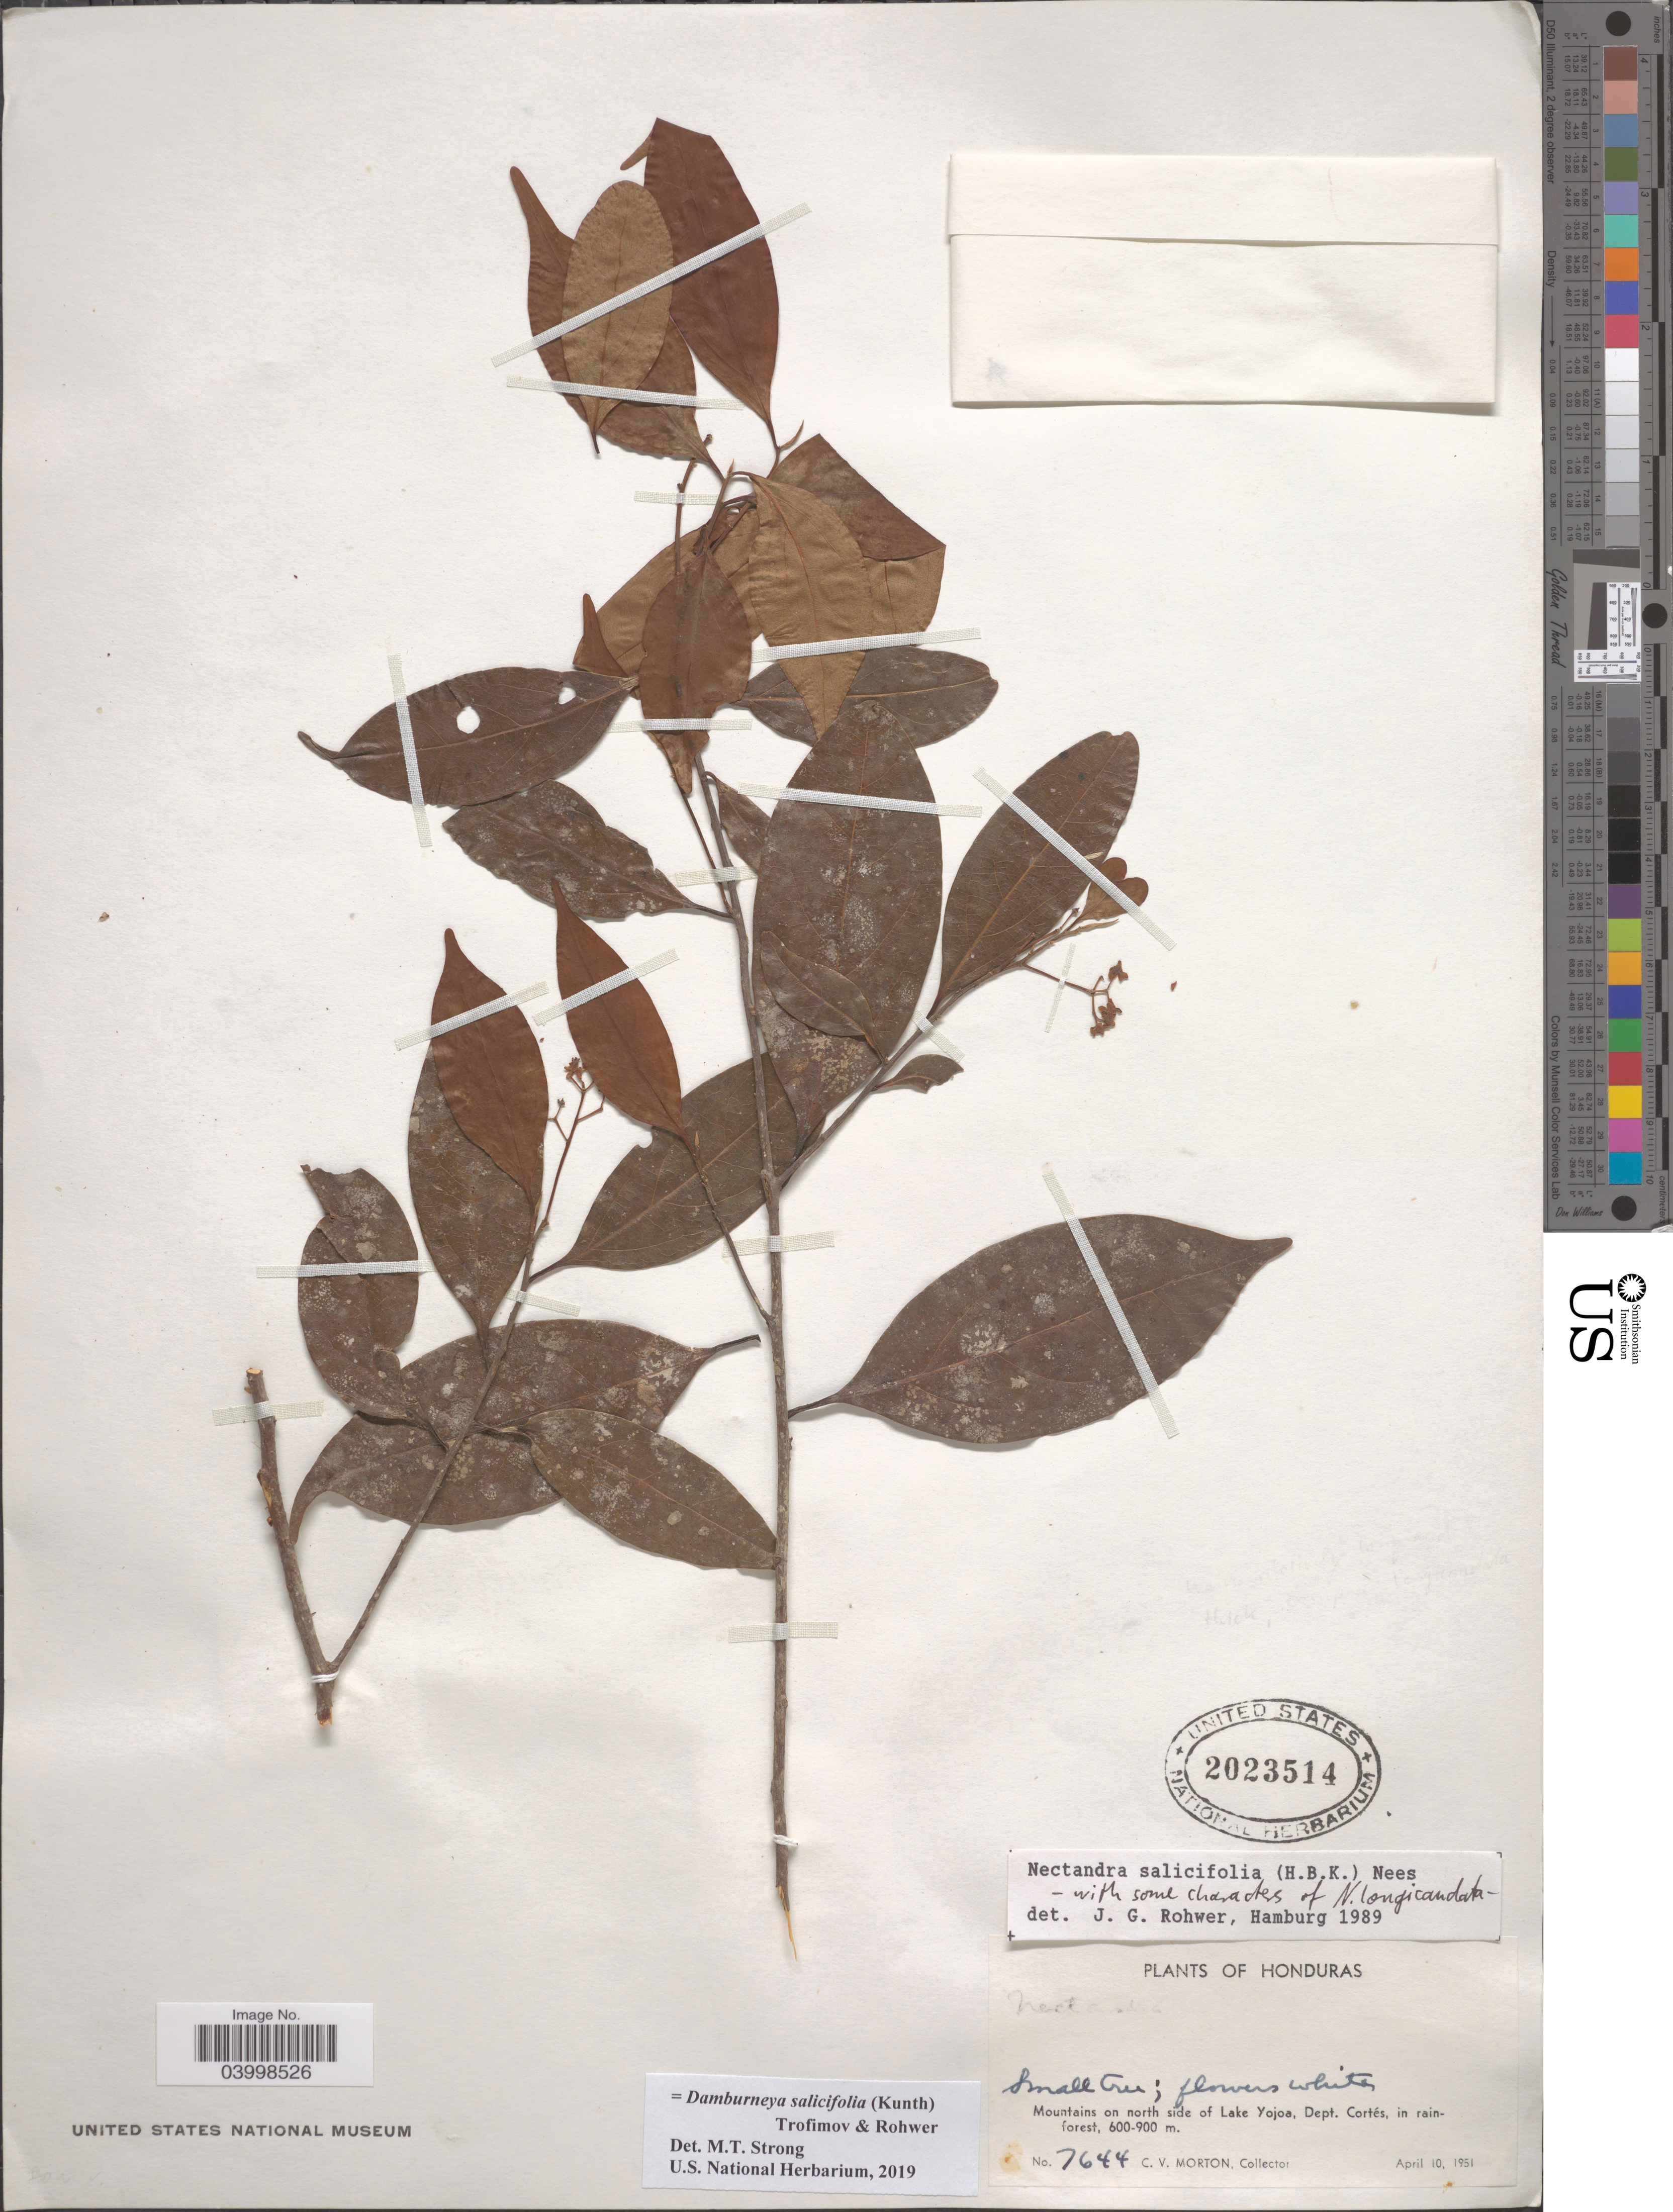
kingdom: Plantae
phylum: Tracheophyta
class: Magnoliopsida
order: Laurales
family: Lauraceae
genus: Damburneya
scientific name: Damburneya salicifolia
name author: (Kunth) Trofimov & Rohwer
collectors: C. V. Morton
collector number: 7644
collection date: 1951-04-10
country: Honduras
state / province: Cortes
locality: Mountains on north side of Lake Yojoa, Dept. Cortés.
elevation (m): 600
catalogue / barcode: US 2023514